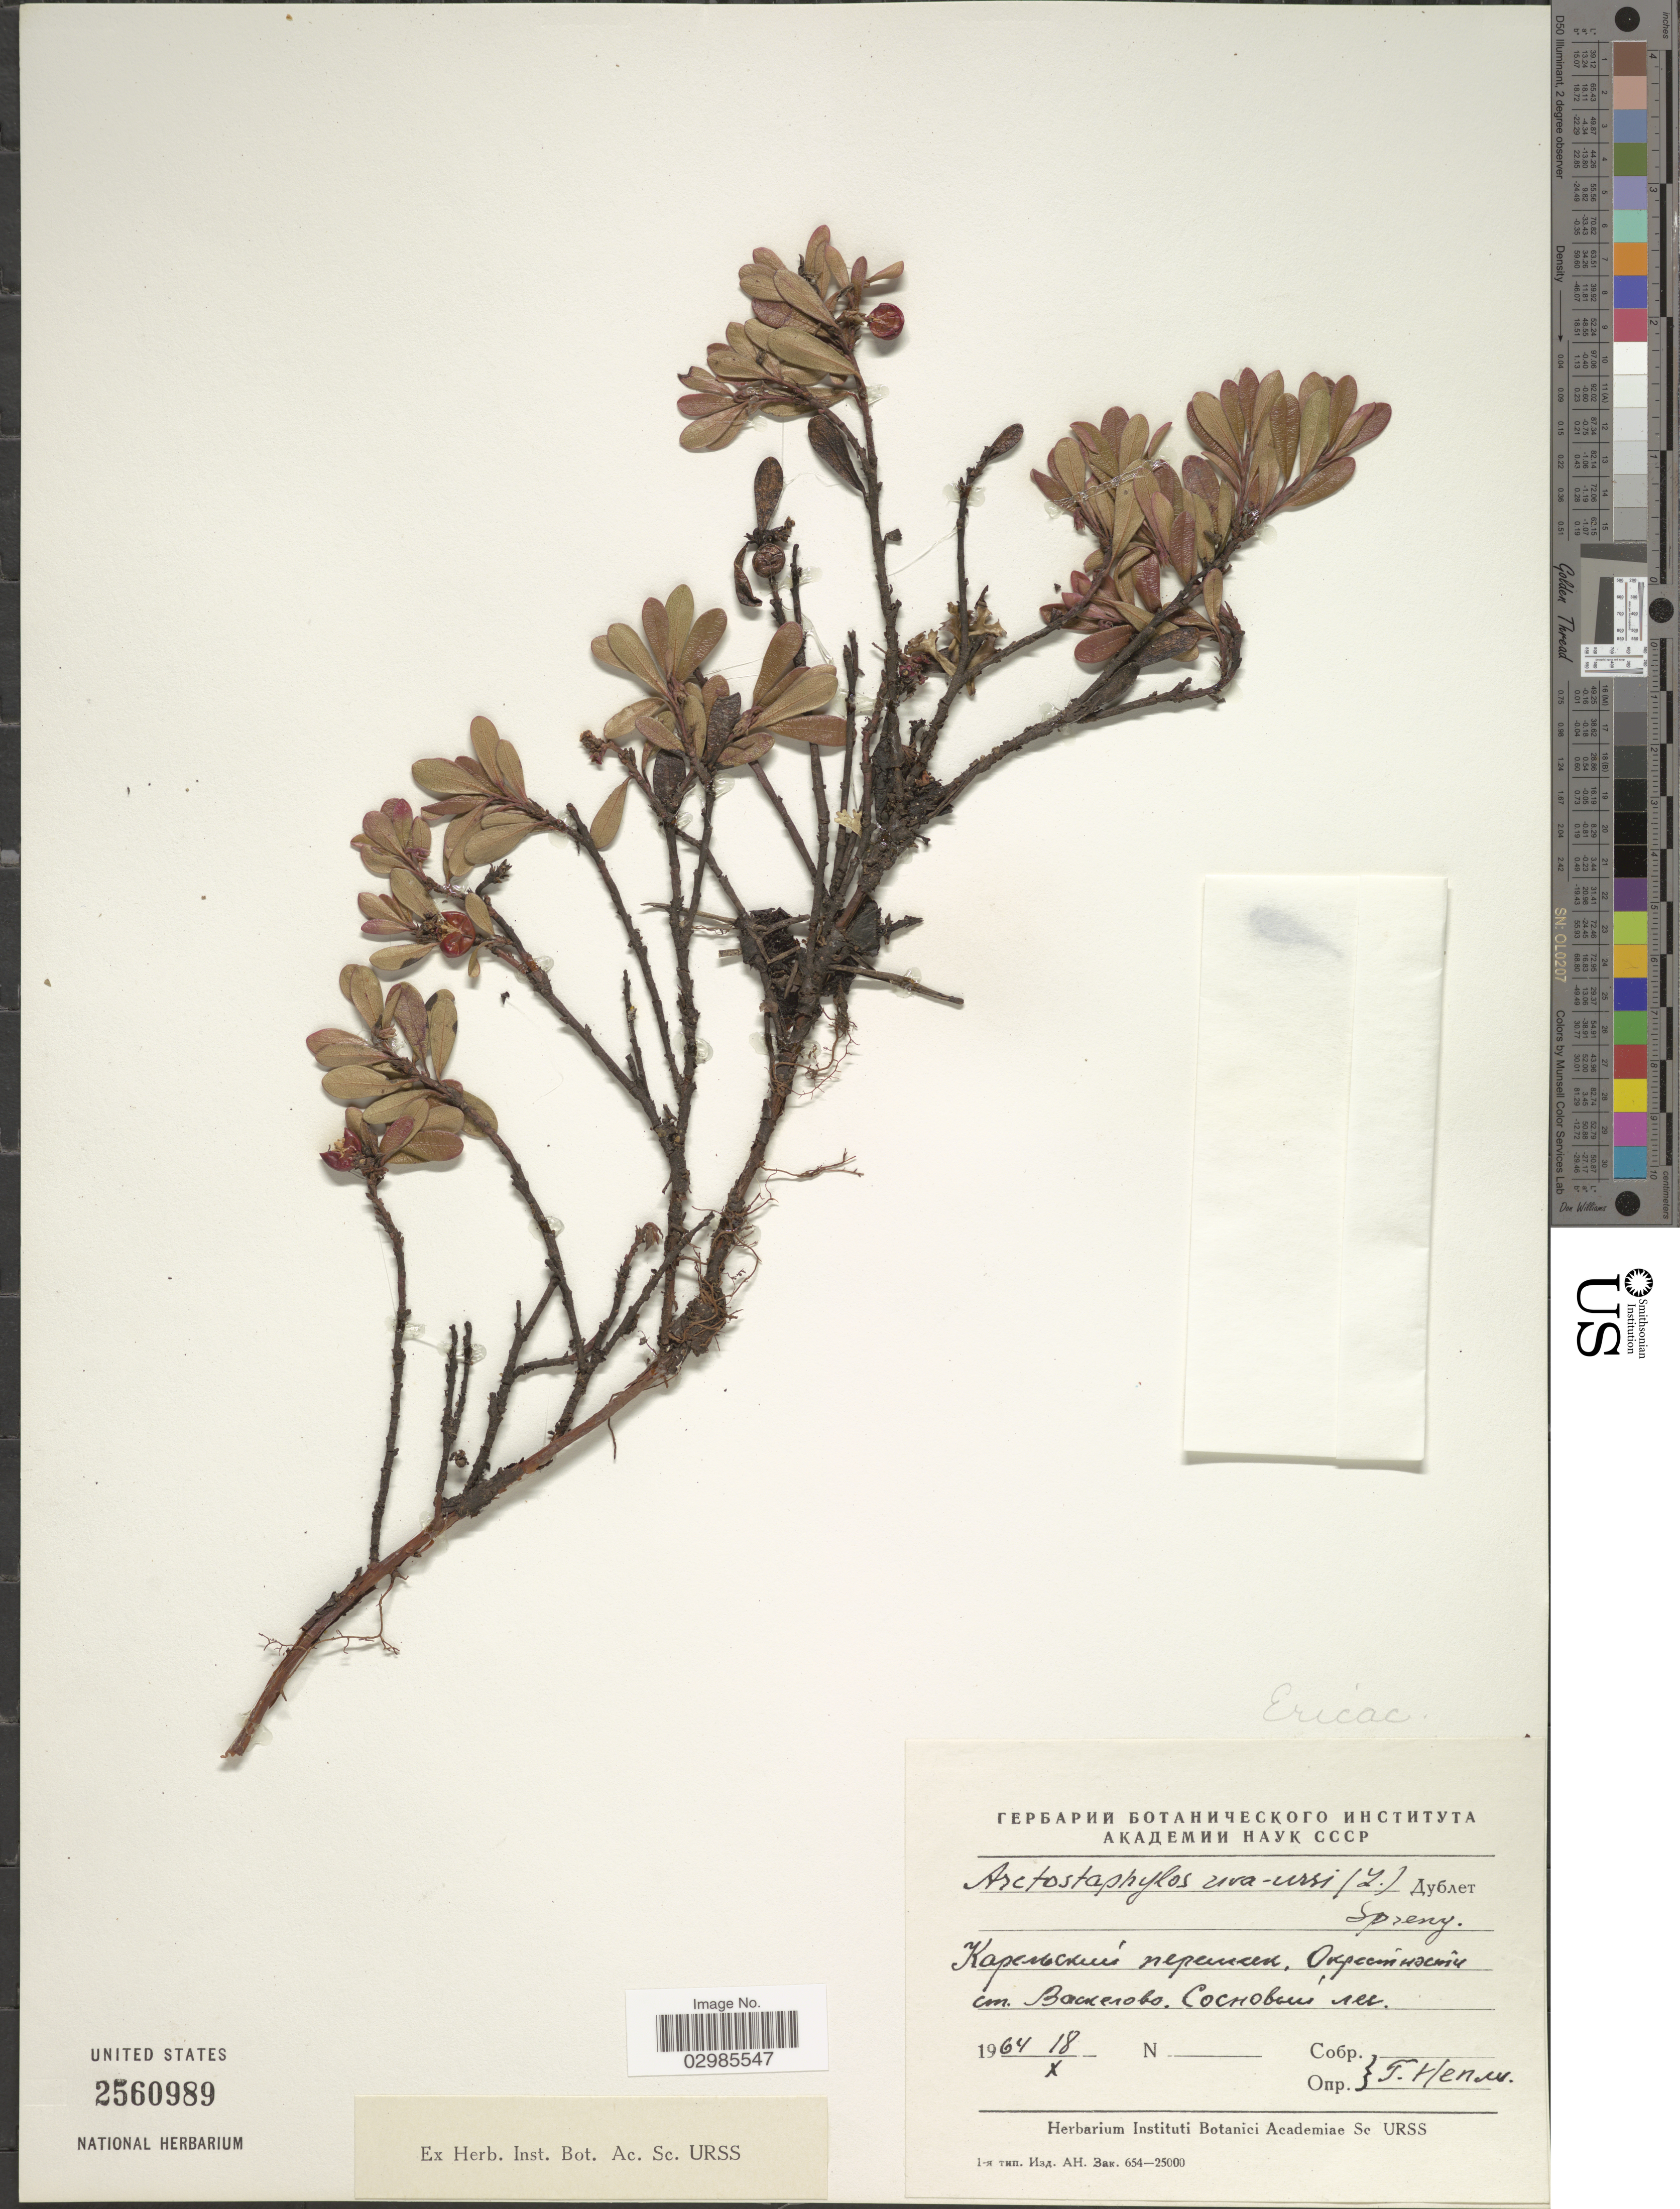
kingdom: Plantae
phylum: Tracheophyta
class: Magnoliopsida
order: Ericales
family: Ericaceae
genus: Arctostaphylos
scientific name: Arctostaphylos uva-ursi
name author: (L.) Spreng.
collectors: G. Nepli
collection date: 1964-10-18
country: Russian Federation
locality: Karelian Isthmus, vicinity of Vaskelovo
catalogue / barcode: US 2560989